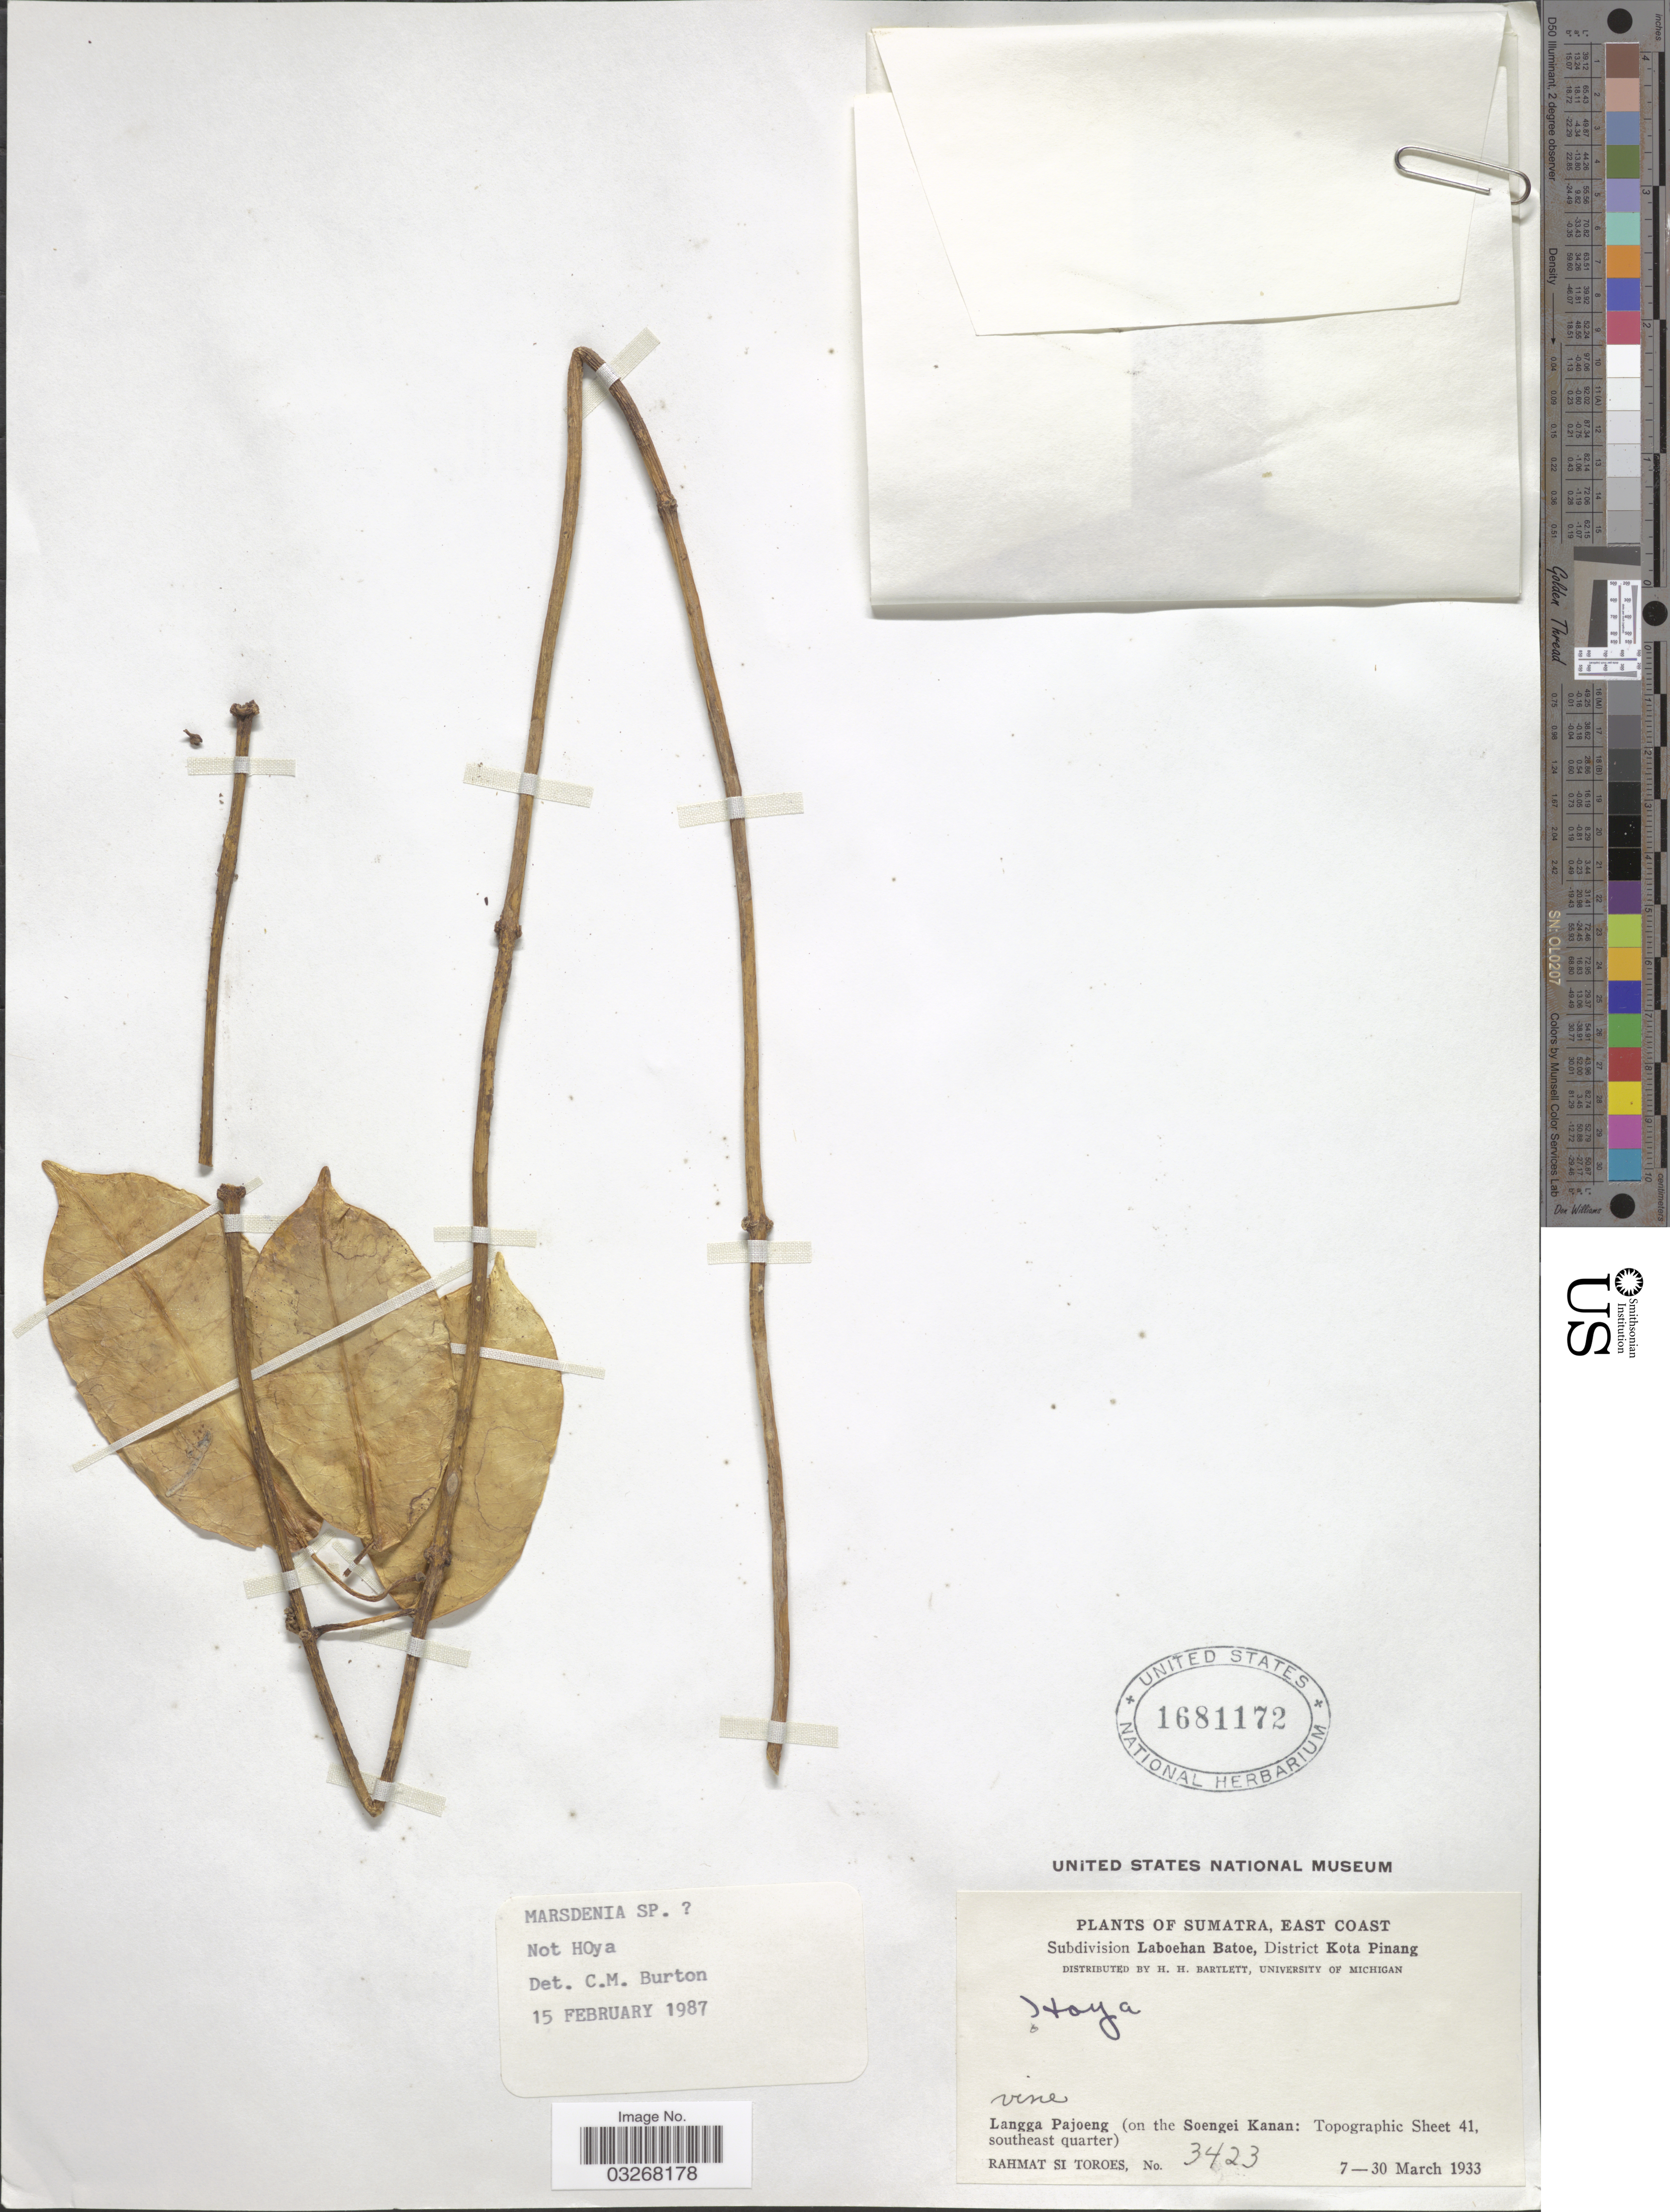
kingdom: Plantae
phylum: Tracheophyta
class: Magnoliopsida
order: Gentianales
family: Apocynaceae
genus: Marsdenia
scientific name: Marsdenia sp.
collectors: Rahmat Si Boeea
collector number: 3423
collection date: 1933-03-07/1933-03-30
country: Indonesia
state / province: Sumatra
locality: Sumatra, East Coast, Subdivision Laboehan Batoe, District Kota Pinang, Langga Pajoeng (on the Soengei Kanan: Topographic Sheet 41, southeast quarter).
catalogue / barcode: US 1681172